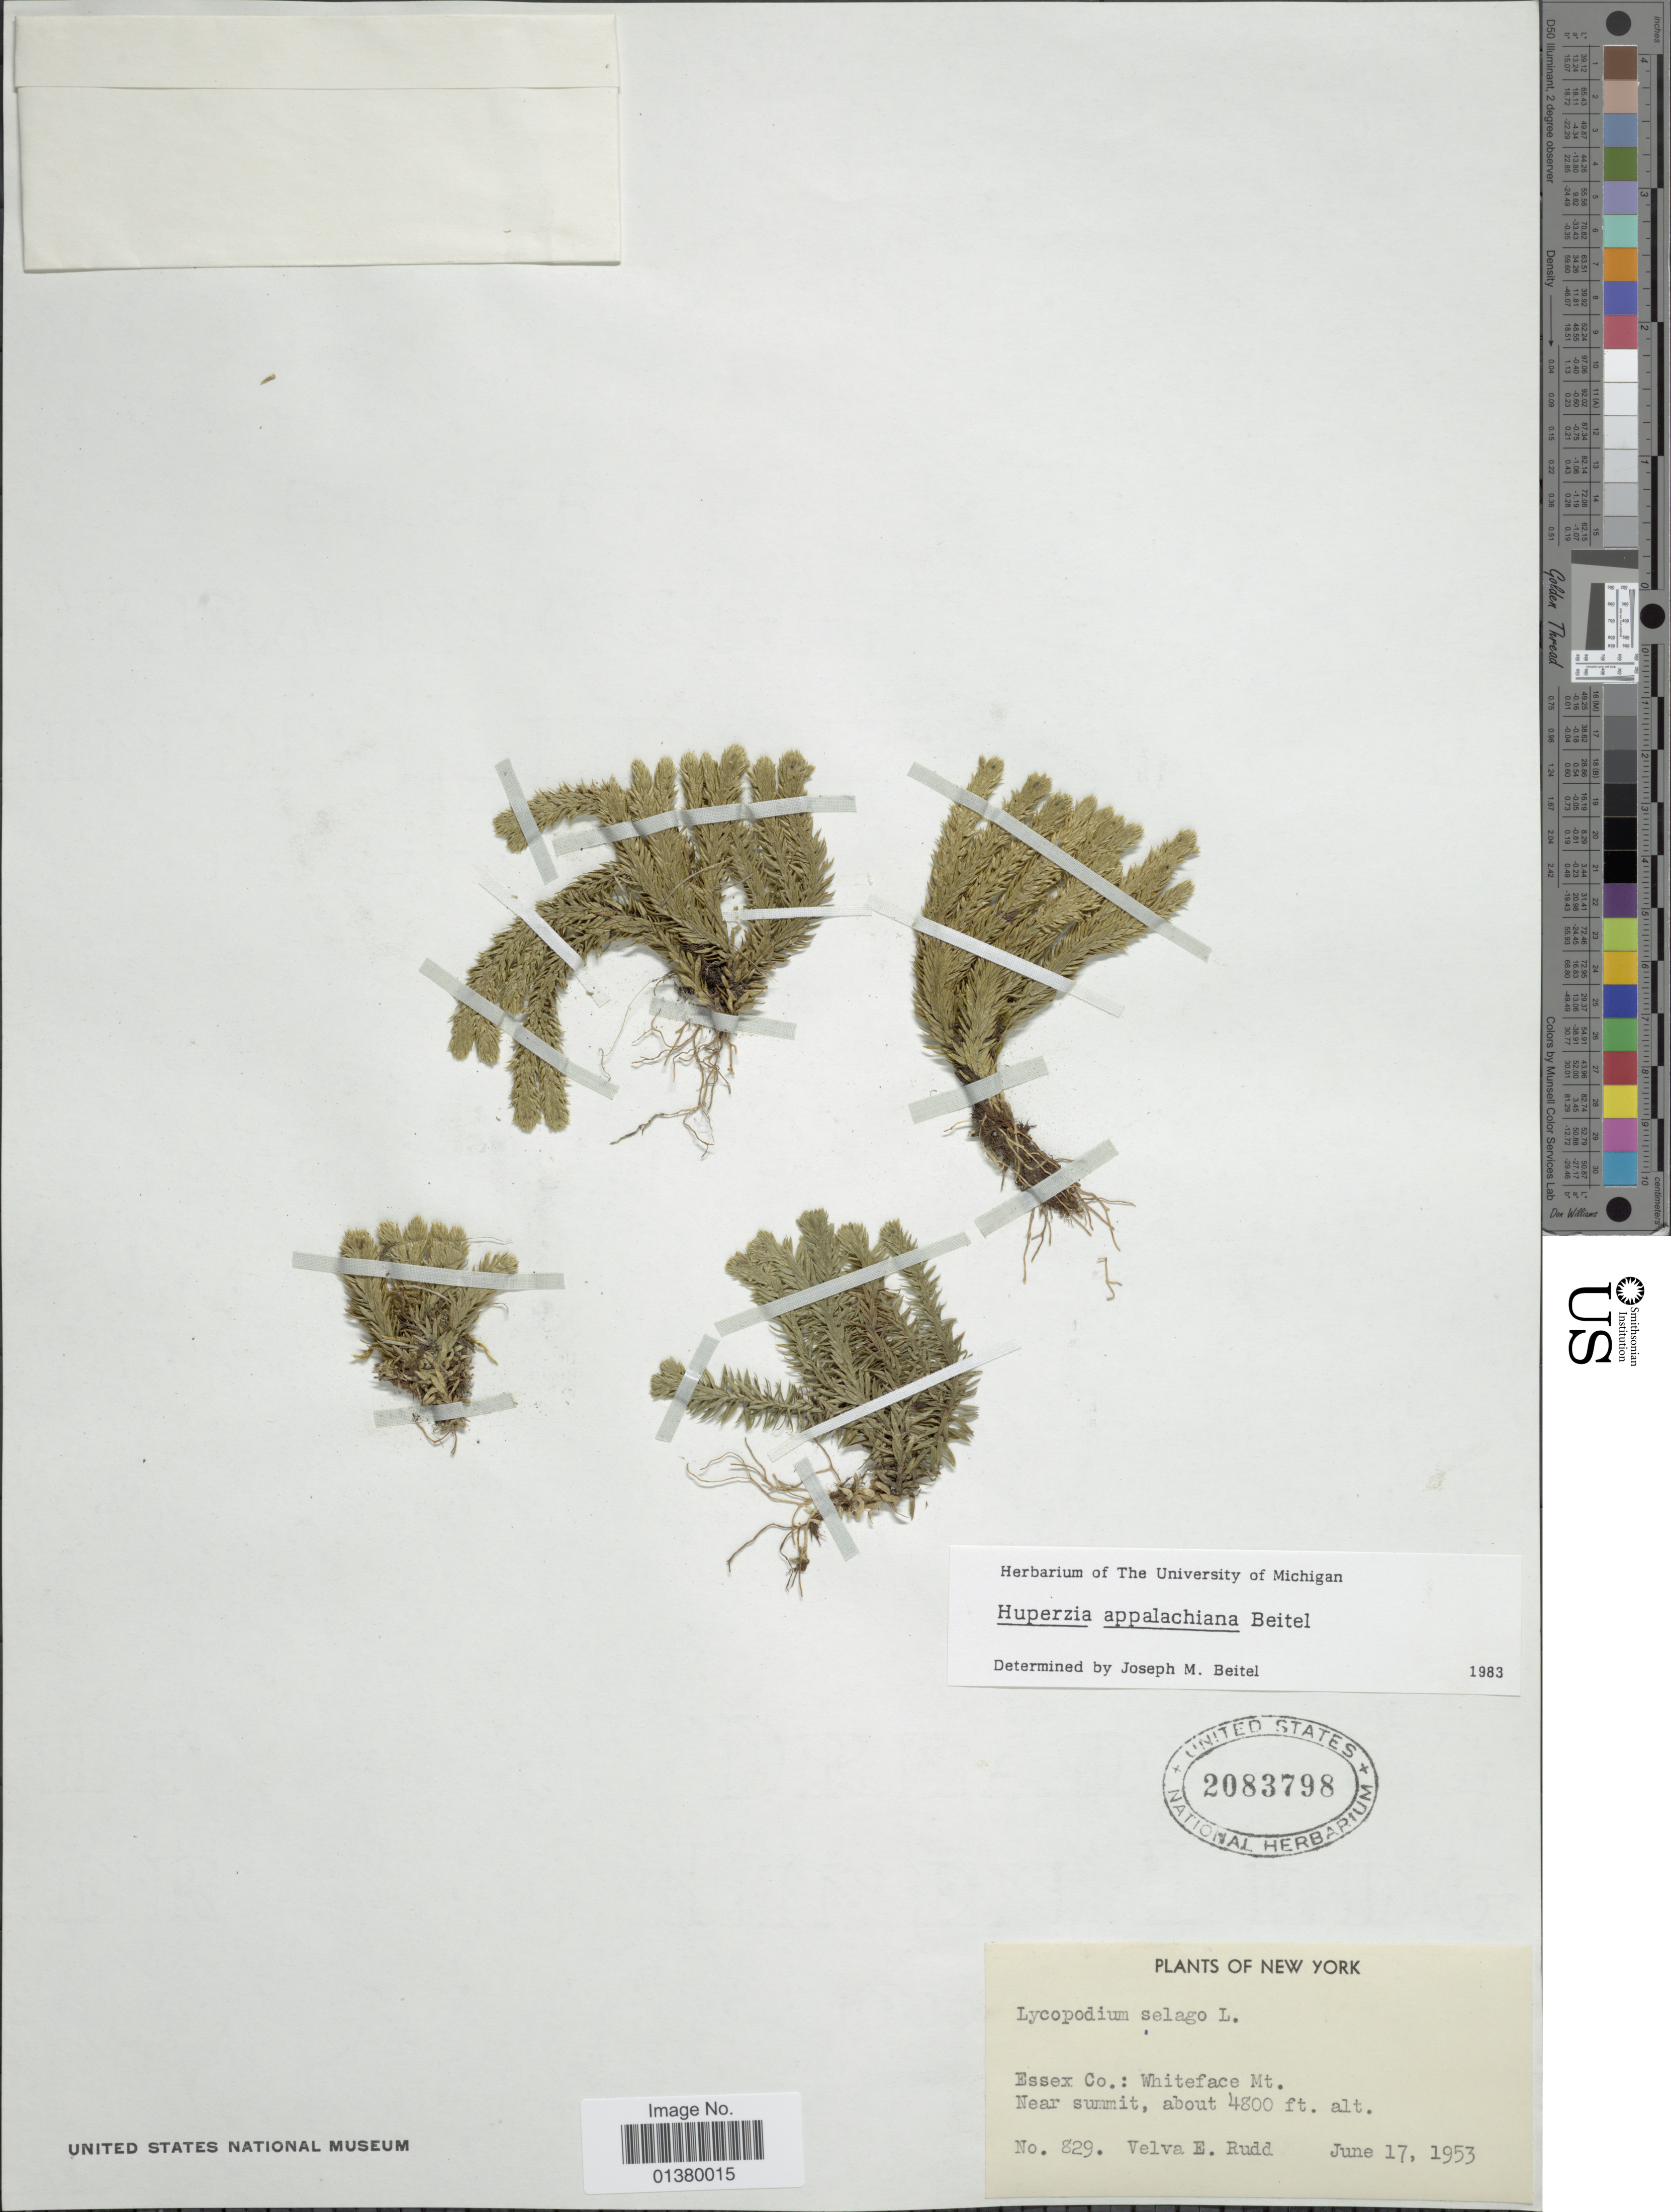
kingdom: Plantae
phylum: Tracheophyta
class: Lycopodiopsida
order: Lycopodiales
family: Lycopodiaceae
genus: Huperzia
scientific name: Huperzia appalachiana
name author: Beitel & Mickel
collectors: V. E. Rudd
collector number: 829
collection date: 1953-06-17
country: United States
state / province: New York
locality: Essex Co.: Whiteface Mt. Near summit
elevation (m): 1463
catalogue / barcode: US 2083798